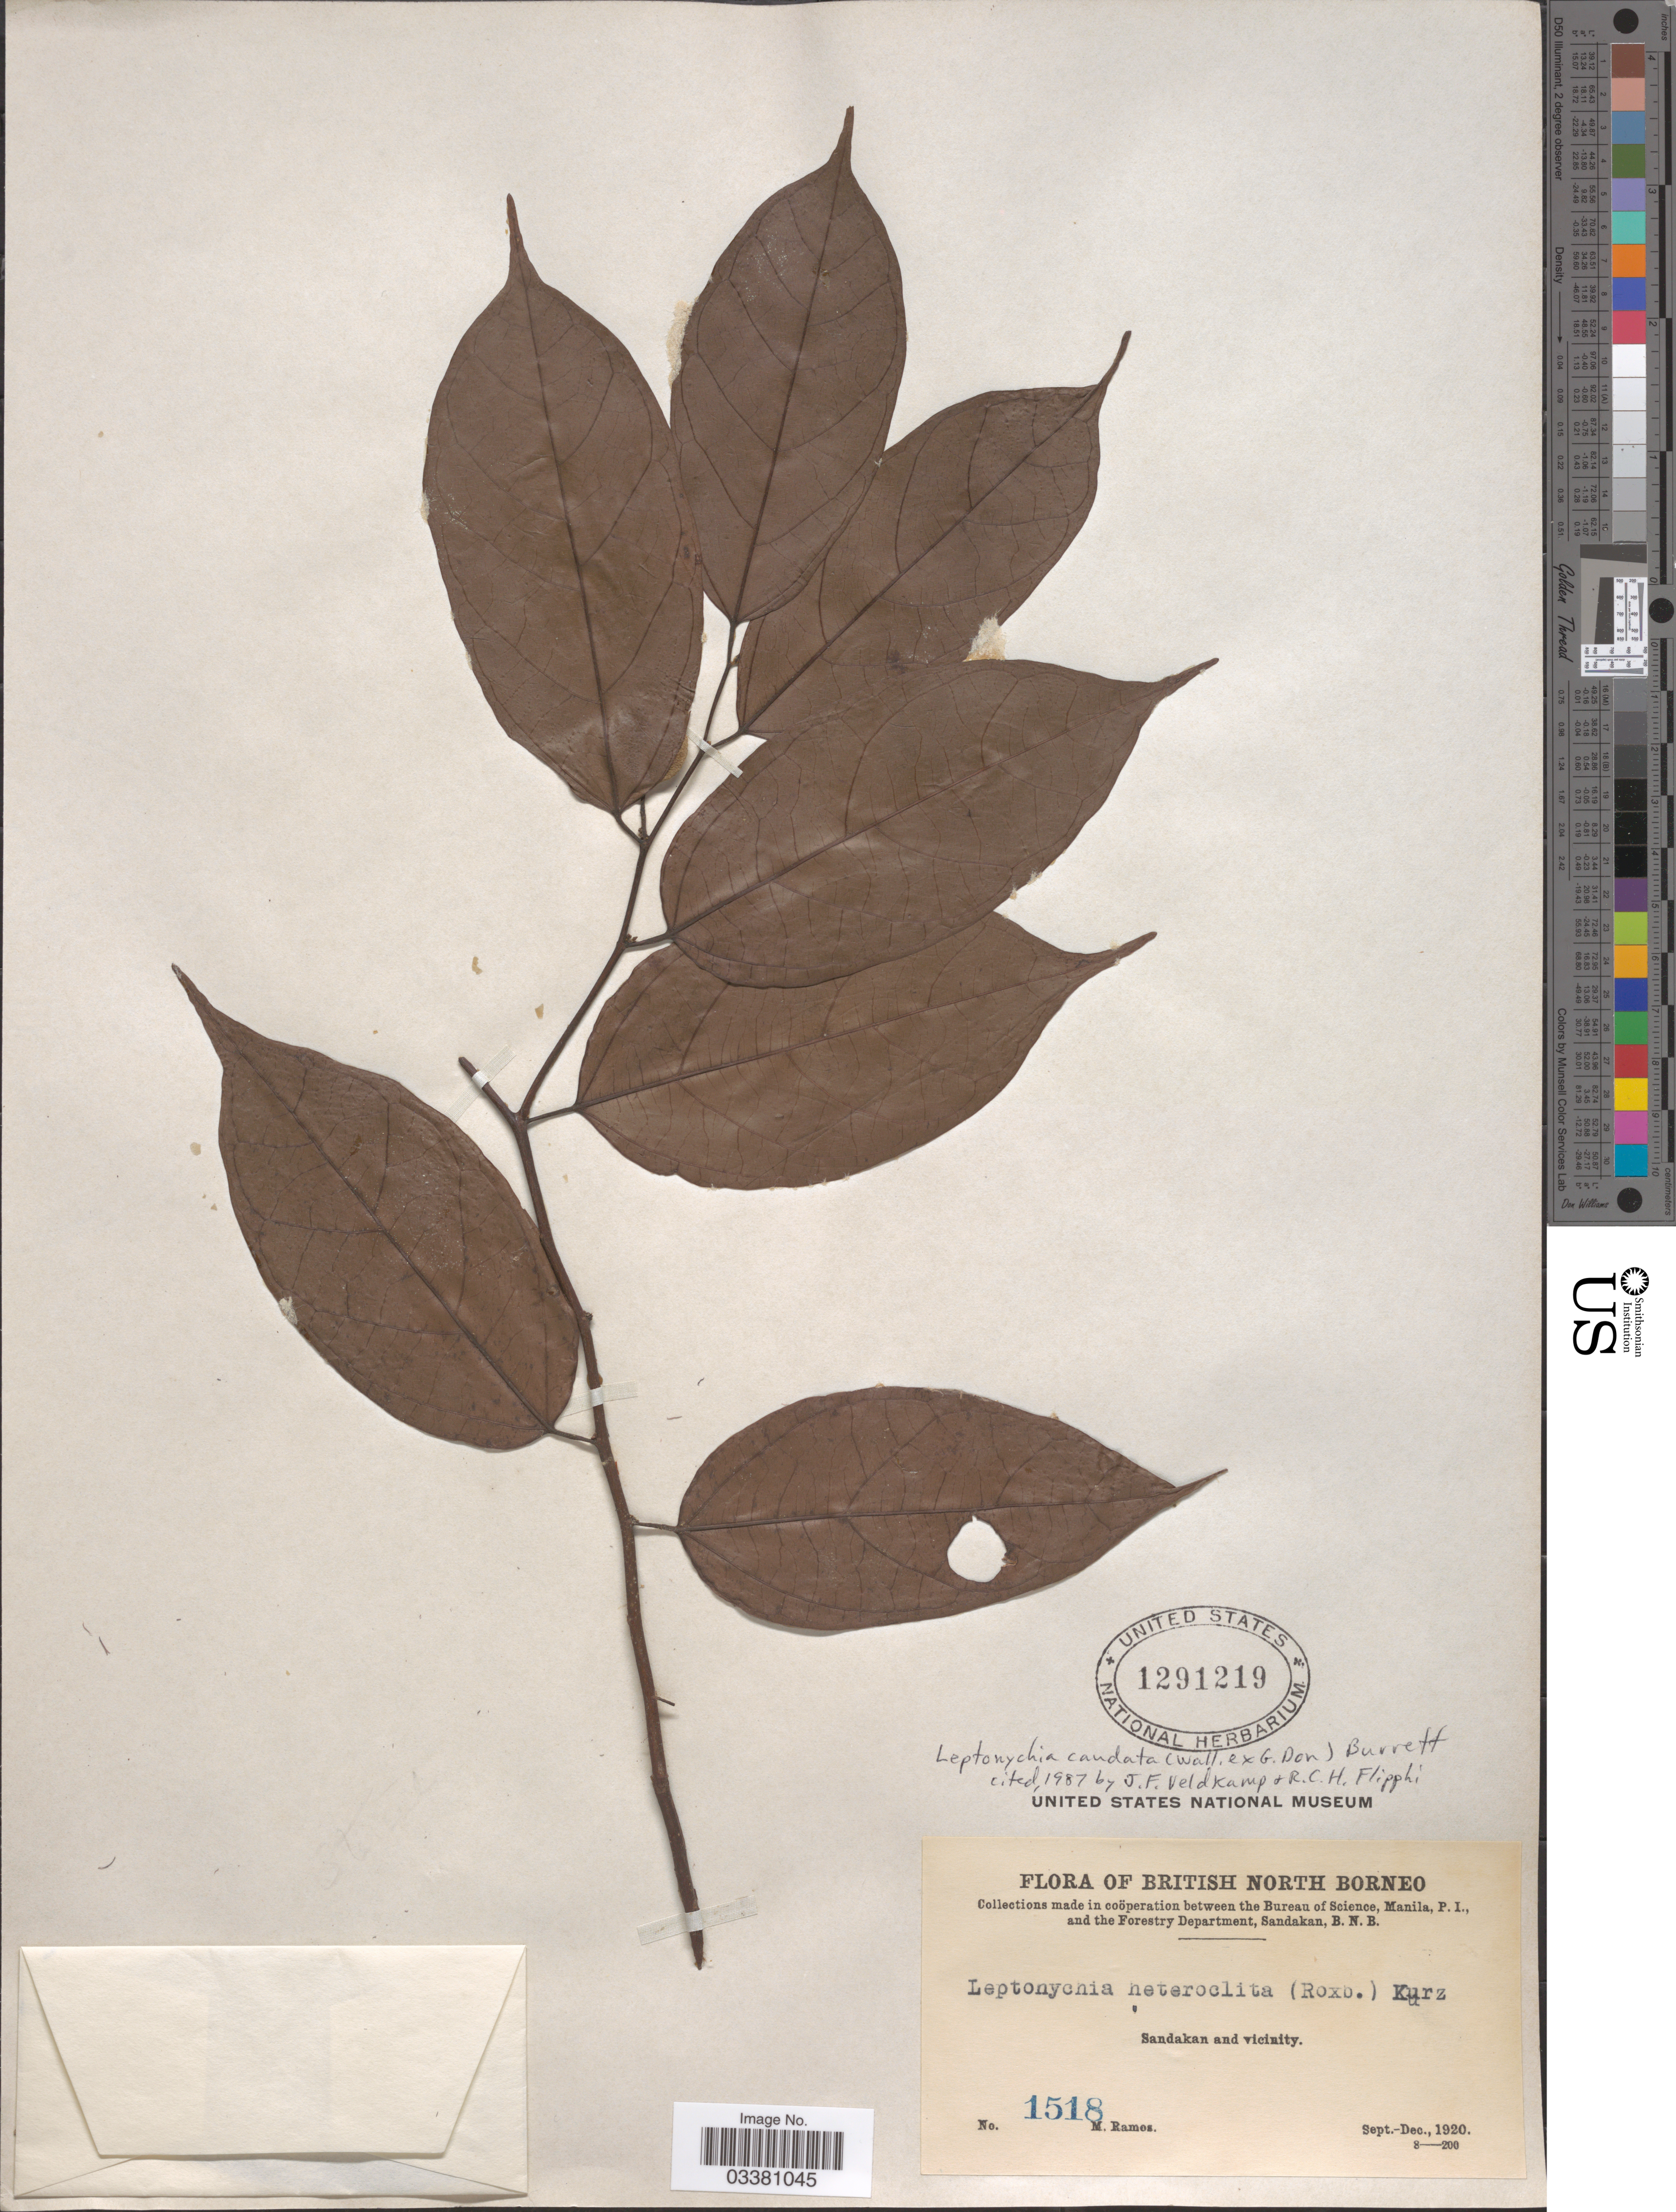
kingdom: Plantae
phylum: Tracheophyta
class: Magnoliopsida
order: Malvales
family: Malvaceae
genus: Leptonychia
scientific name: Leptonychia caudata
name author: Burret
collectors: M. Ramos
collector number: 1518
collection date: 1920-09/1920-12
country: Malaysia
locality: British North Borneo. Sandakan and vicinity.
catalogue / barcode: US 1291219